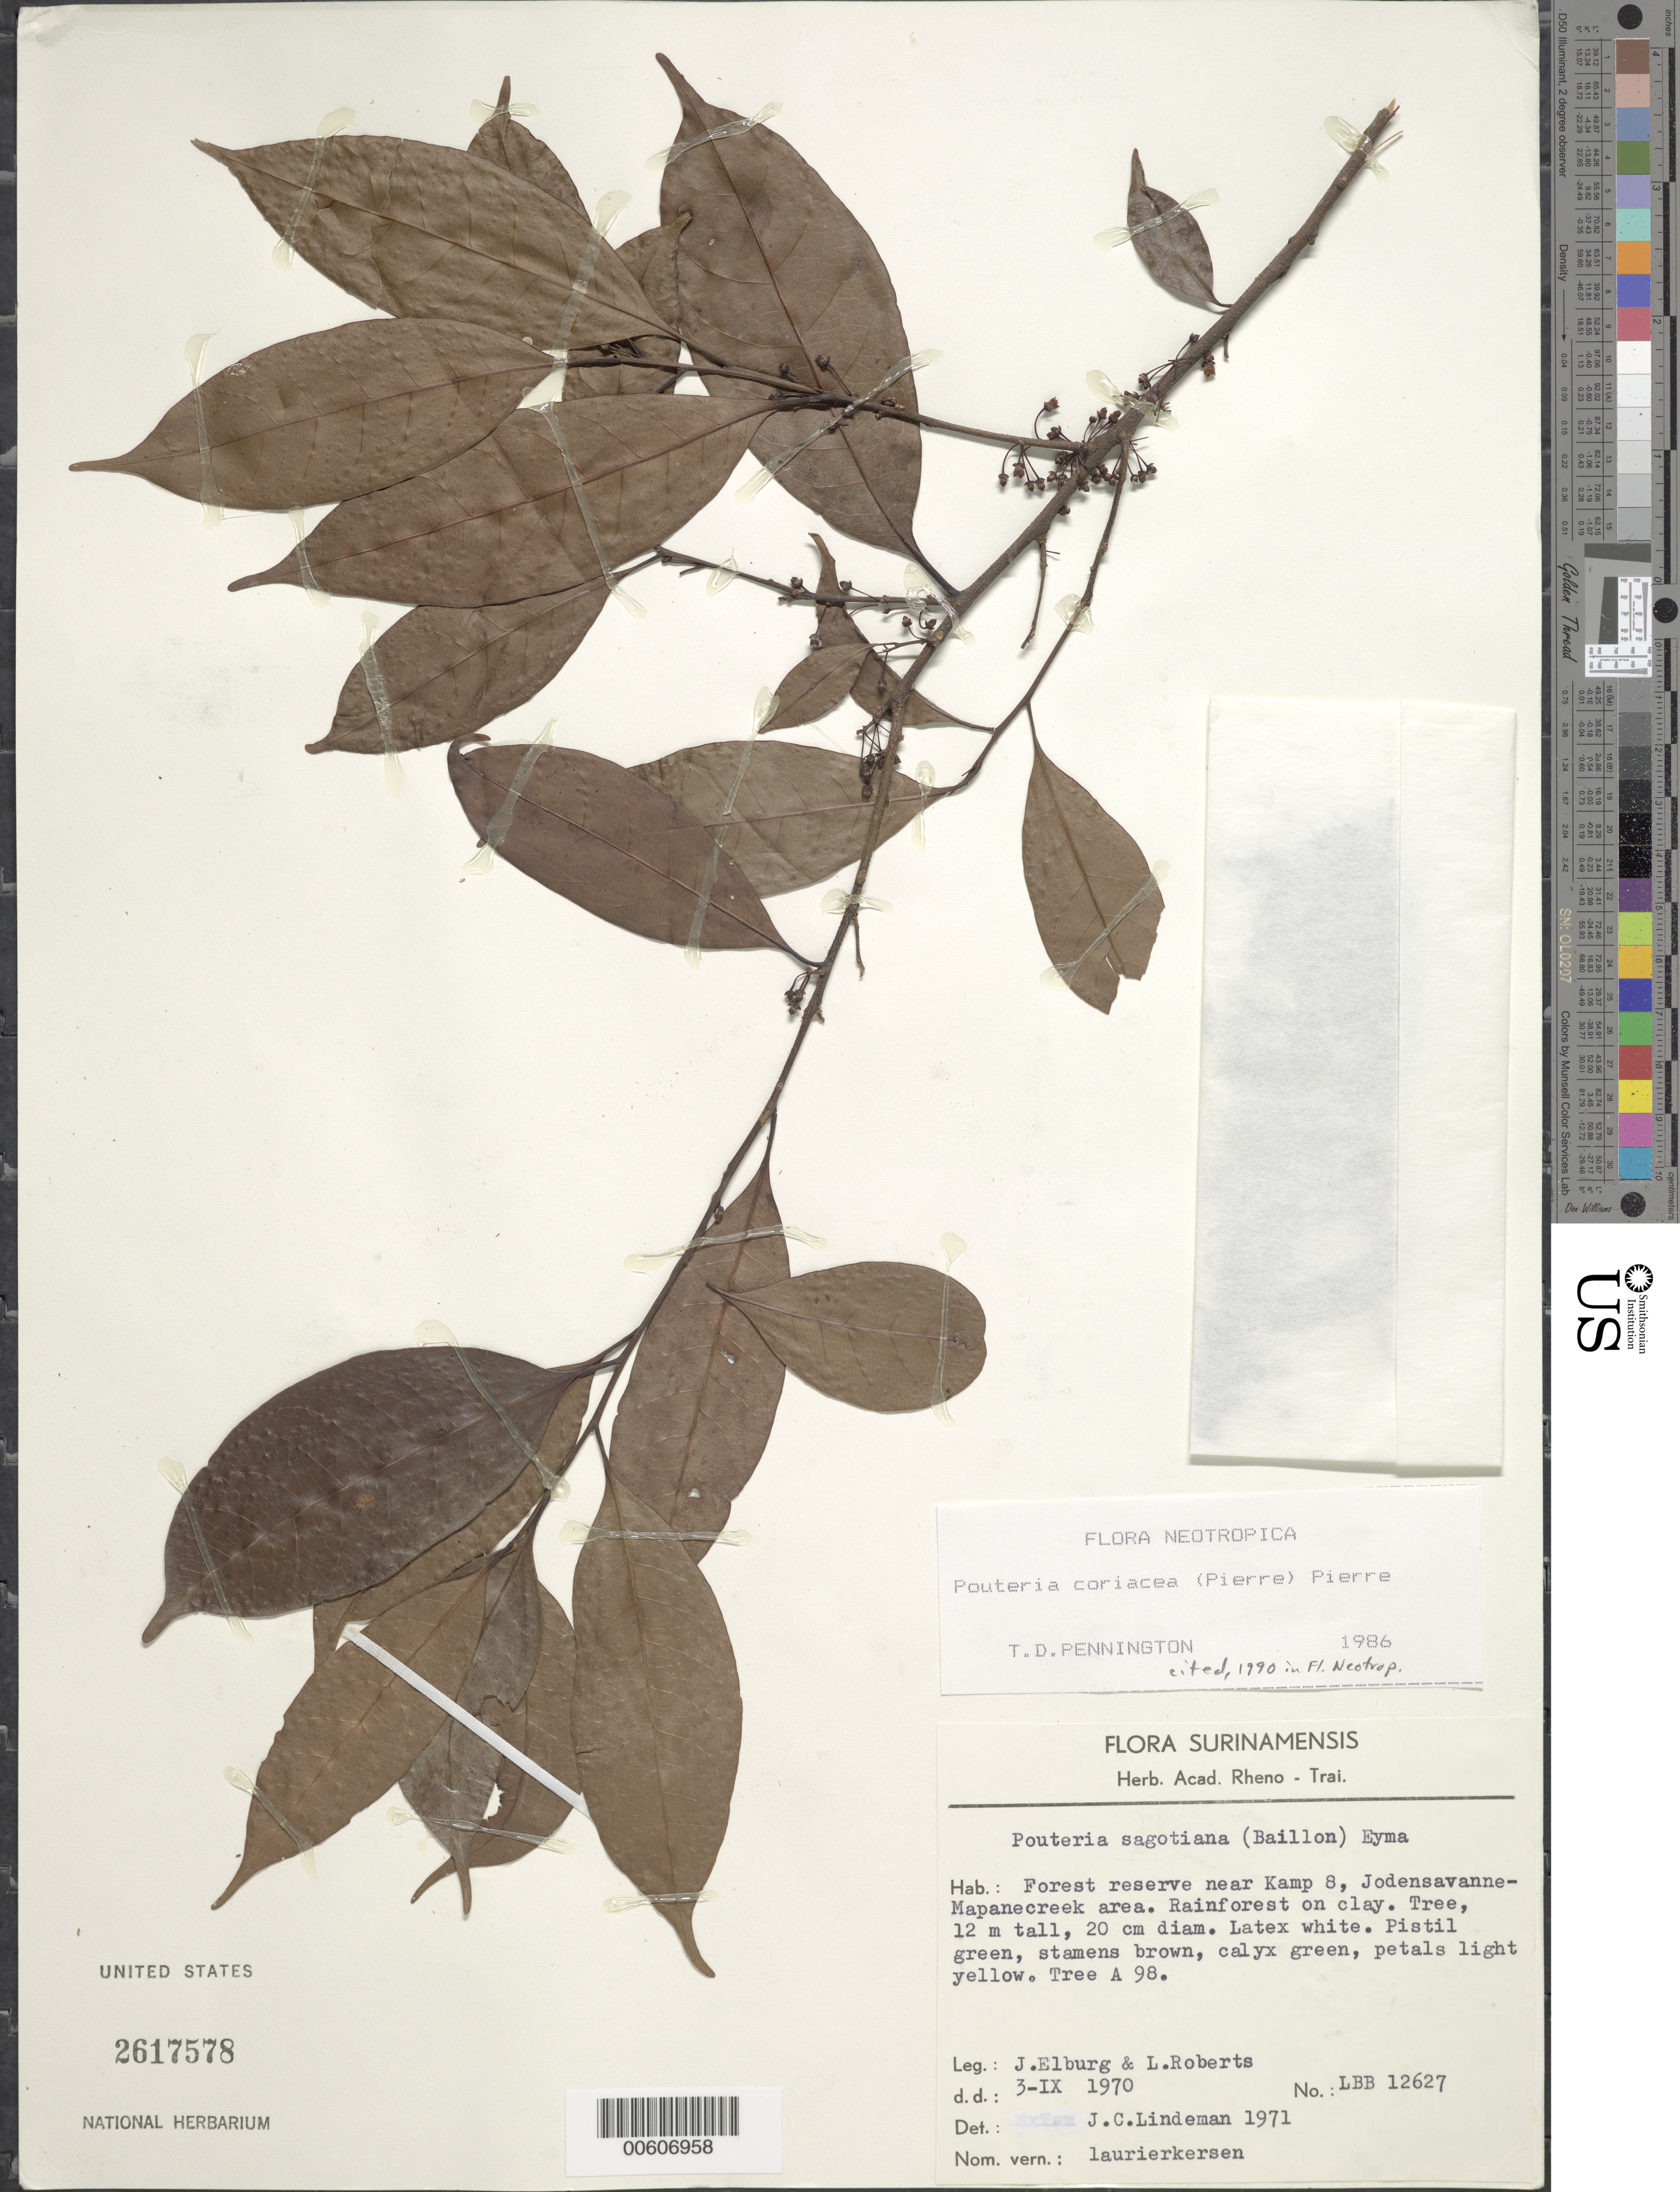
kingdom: Plantae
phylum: Tracheophyta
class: Magnoliopsida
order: Ericales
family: Sapotaceae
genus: Pouteria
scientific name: Pouteria coriacea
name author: (Pierre) Pierre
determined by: Pennington, T. D., (K)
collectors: J. Elburg & L. Roberts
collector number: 12627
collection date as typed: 3-Sep-70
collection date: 1970-09-03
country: Suriname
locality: Jodensavanne-Mapane kreek area, Kamp 8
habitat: Rainforest on clay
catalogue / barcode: US 2617578